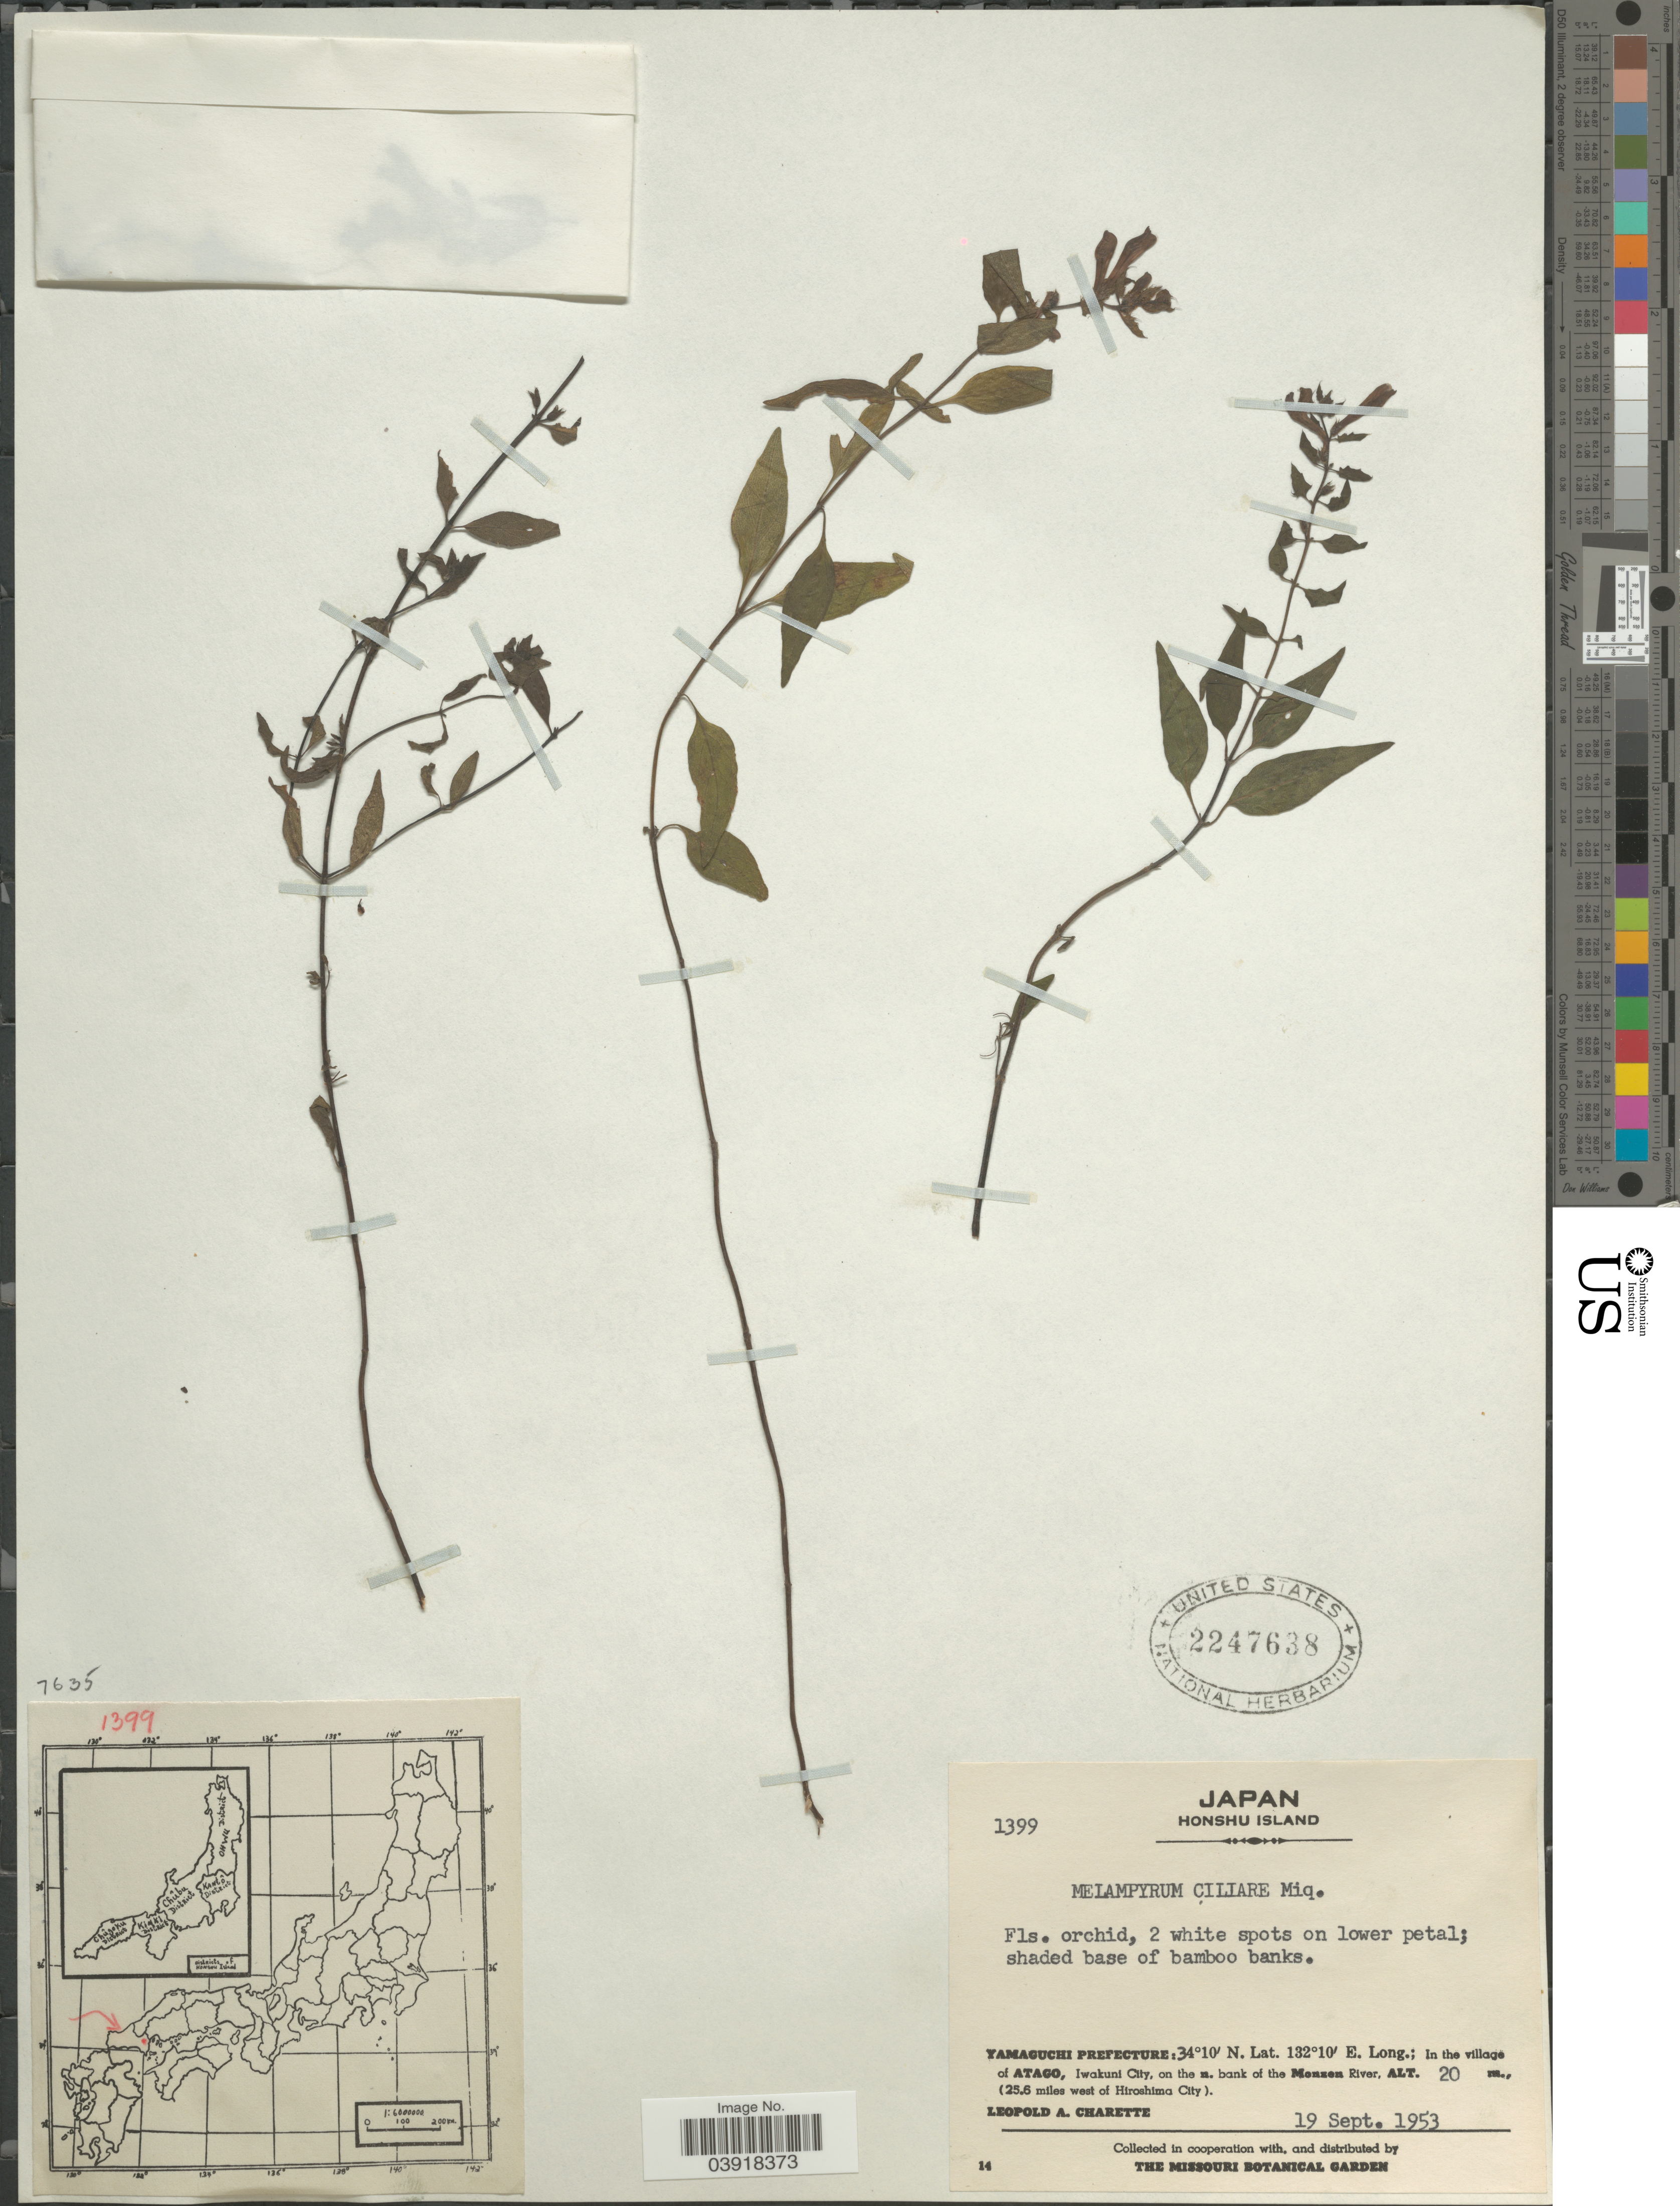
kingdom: Plantae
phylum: Tracheophyta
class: Magnoliopsida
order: Lamiales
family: Orobanchaceae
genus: Melampyrum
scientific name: Melampyrum ciliare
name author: Miq.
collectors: L. A. Charette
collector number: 1399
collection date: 1953-09-19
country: Japan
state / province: Yamaguti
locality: Honshu Island. Yamaguchi Prefecture: In the village of Atago, in Iwakuni City, on the n. bank of the Monzen River, (25.6 miles west of Hiroshima City).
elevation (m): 20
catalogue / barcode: US 2247638